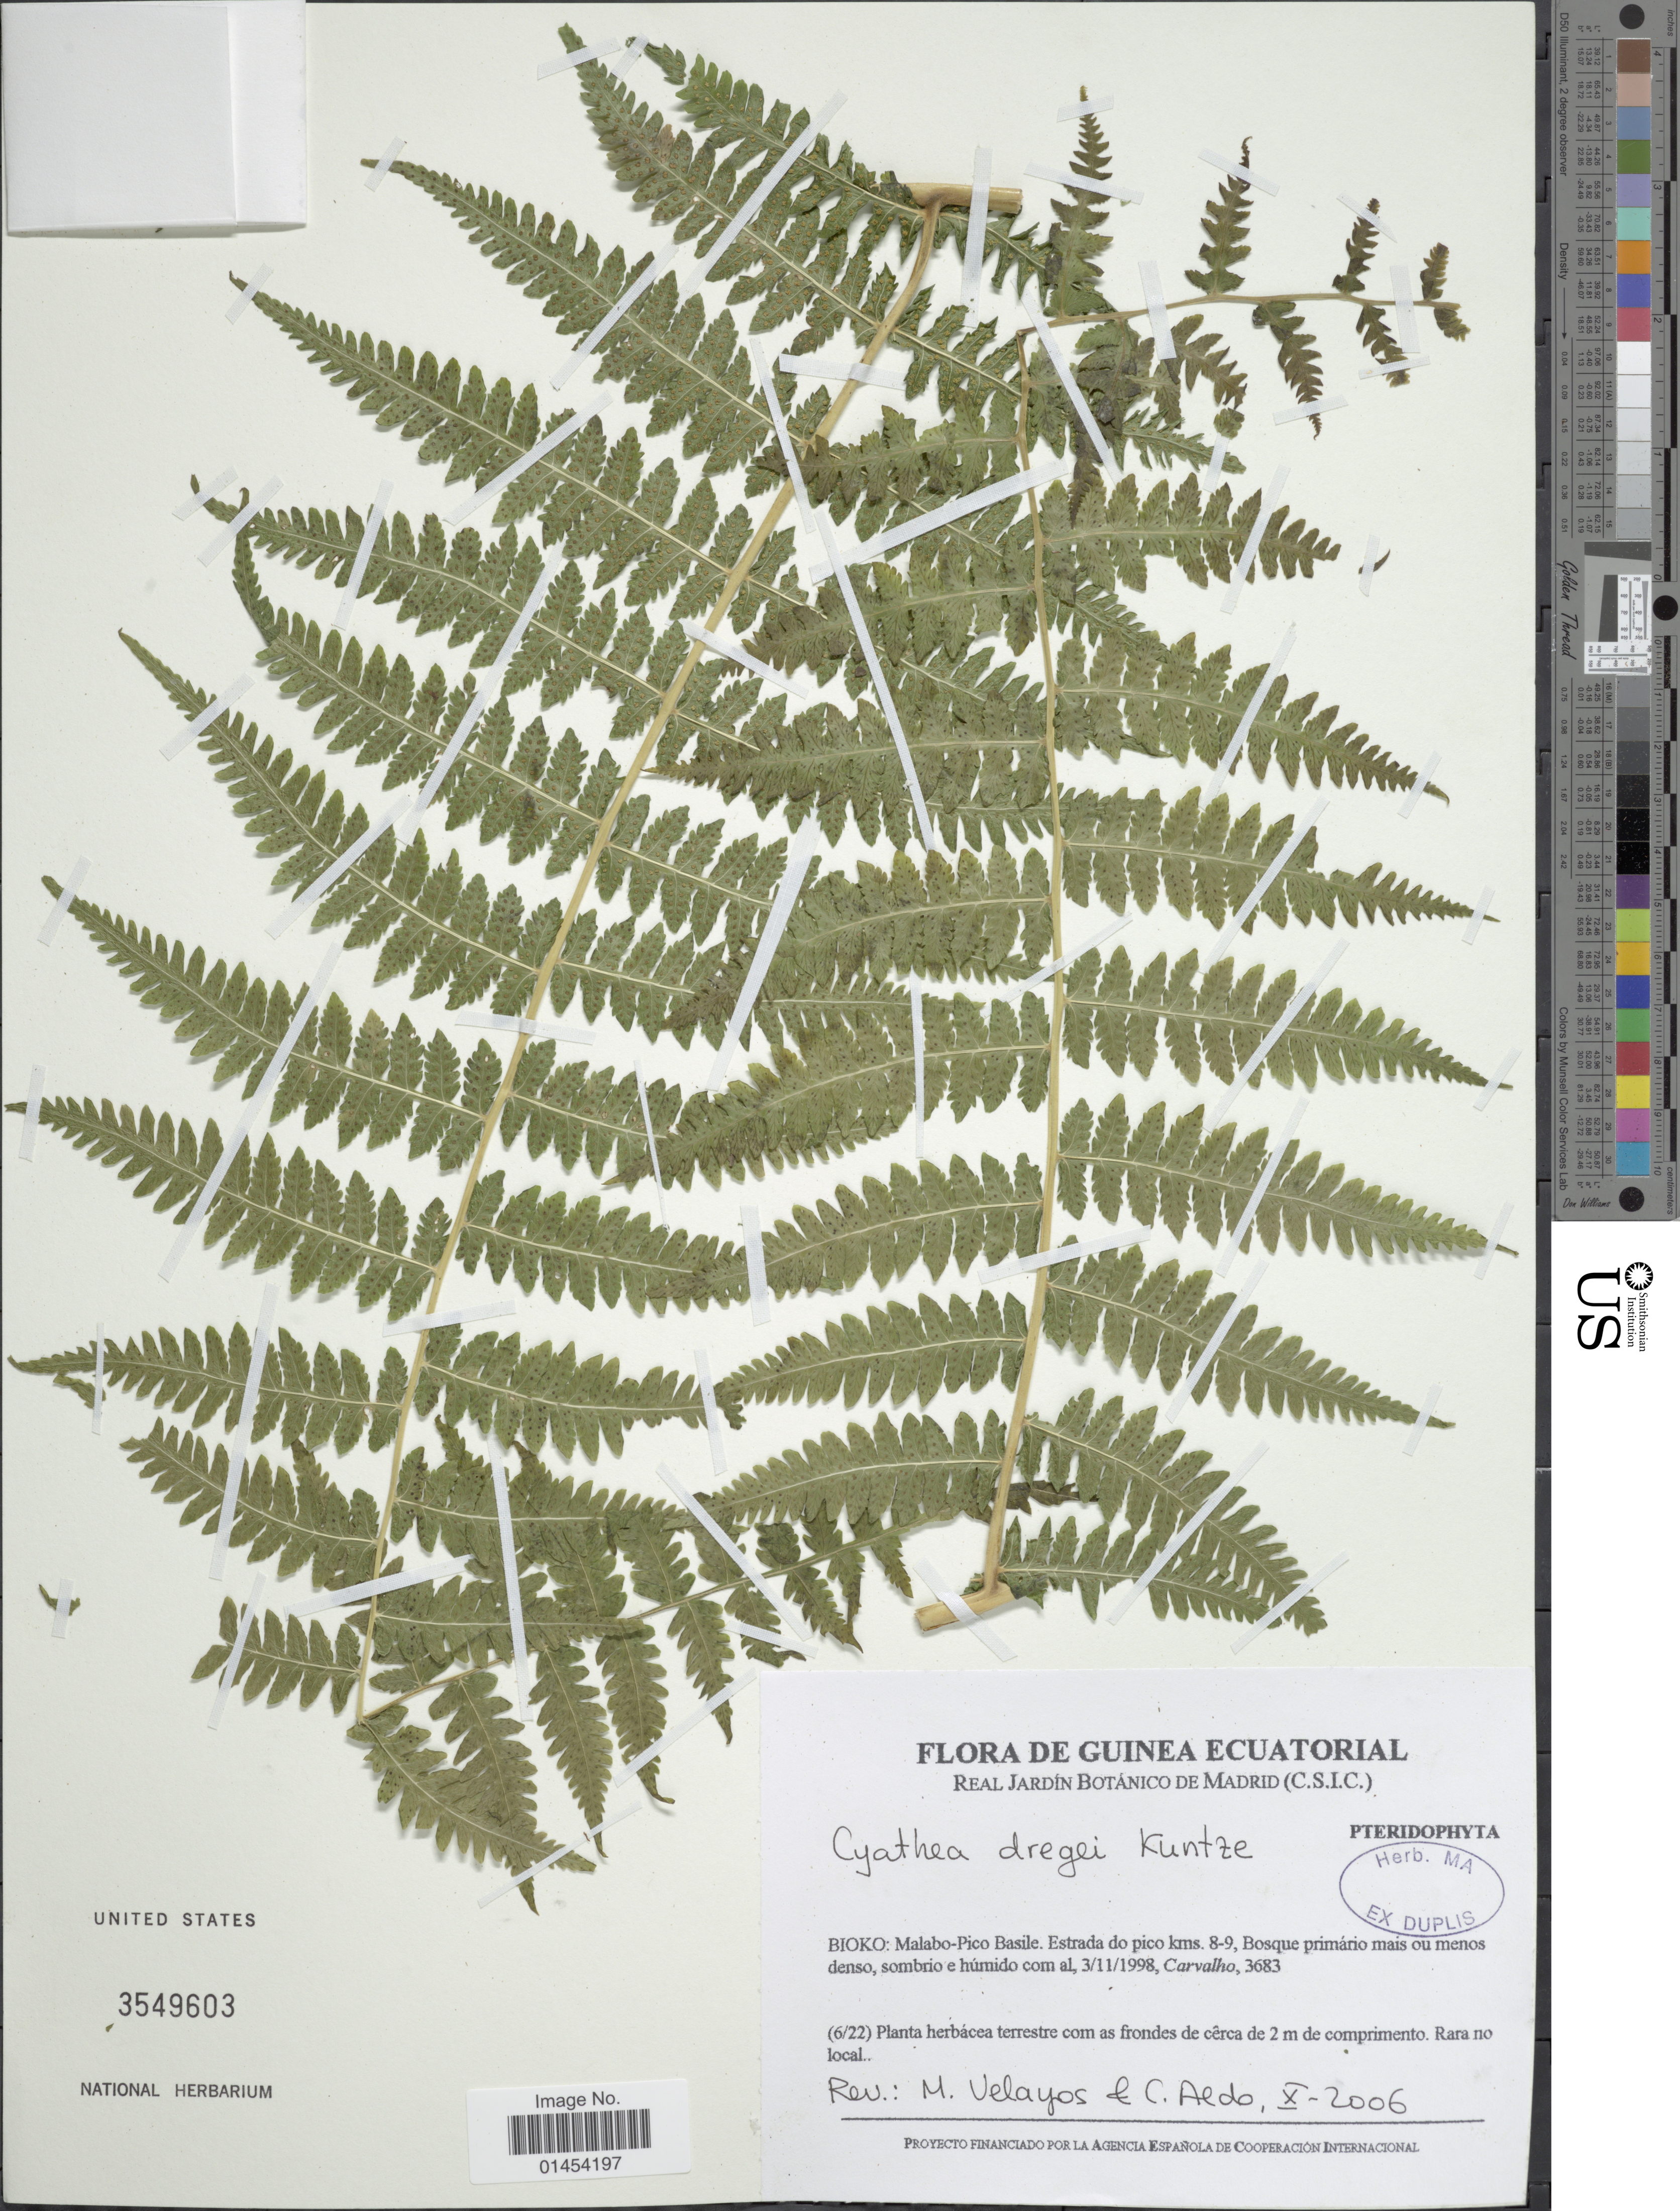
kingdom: Plantae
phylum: Tracheophyta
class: Polypodiopsida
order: Cyatheales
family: Cyatheaceae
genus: Cyathea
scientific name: Cyathea dregei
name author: Kunze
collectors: Carvalho, --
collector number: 3683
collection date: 1998-11-03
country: Equatorial Guinea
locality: Bioko: Malabo-Pico Basile. Estrada do pico kms. 8-9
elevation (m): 2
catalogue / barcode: US 3549603